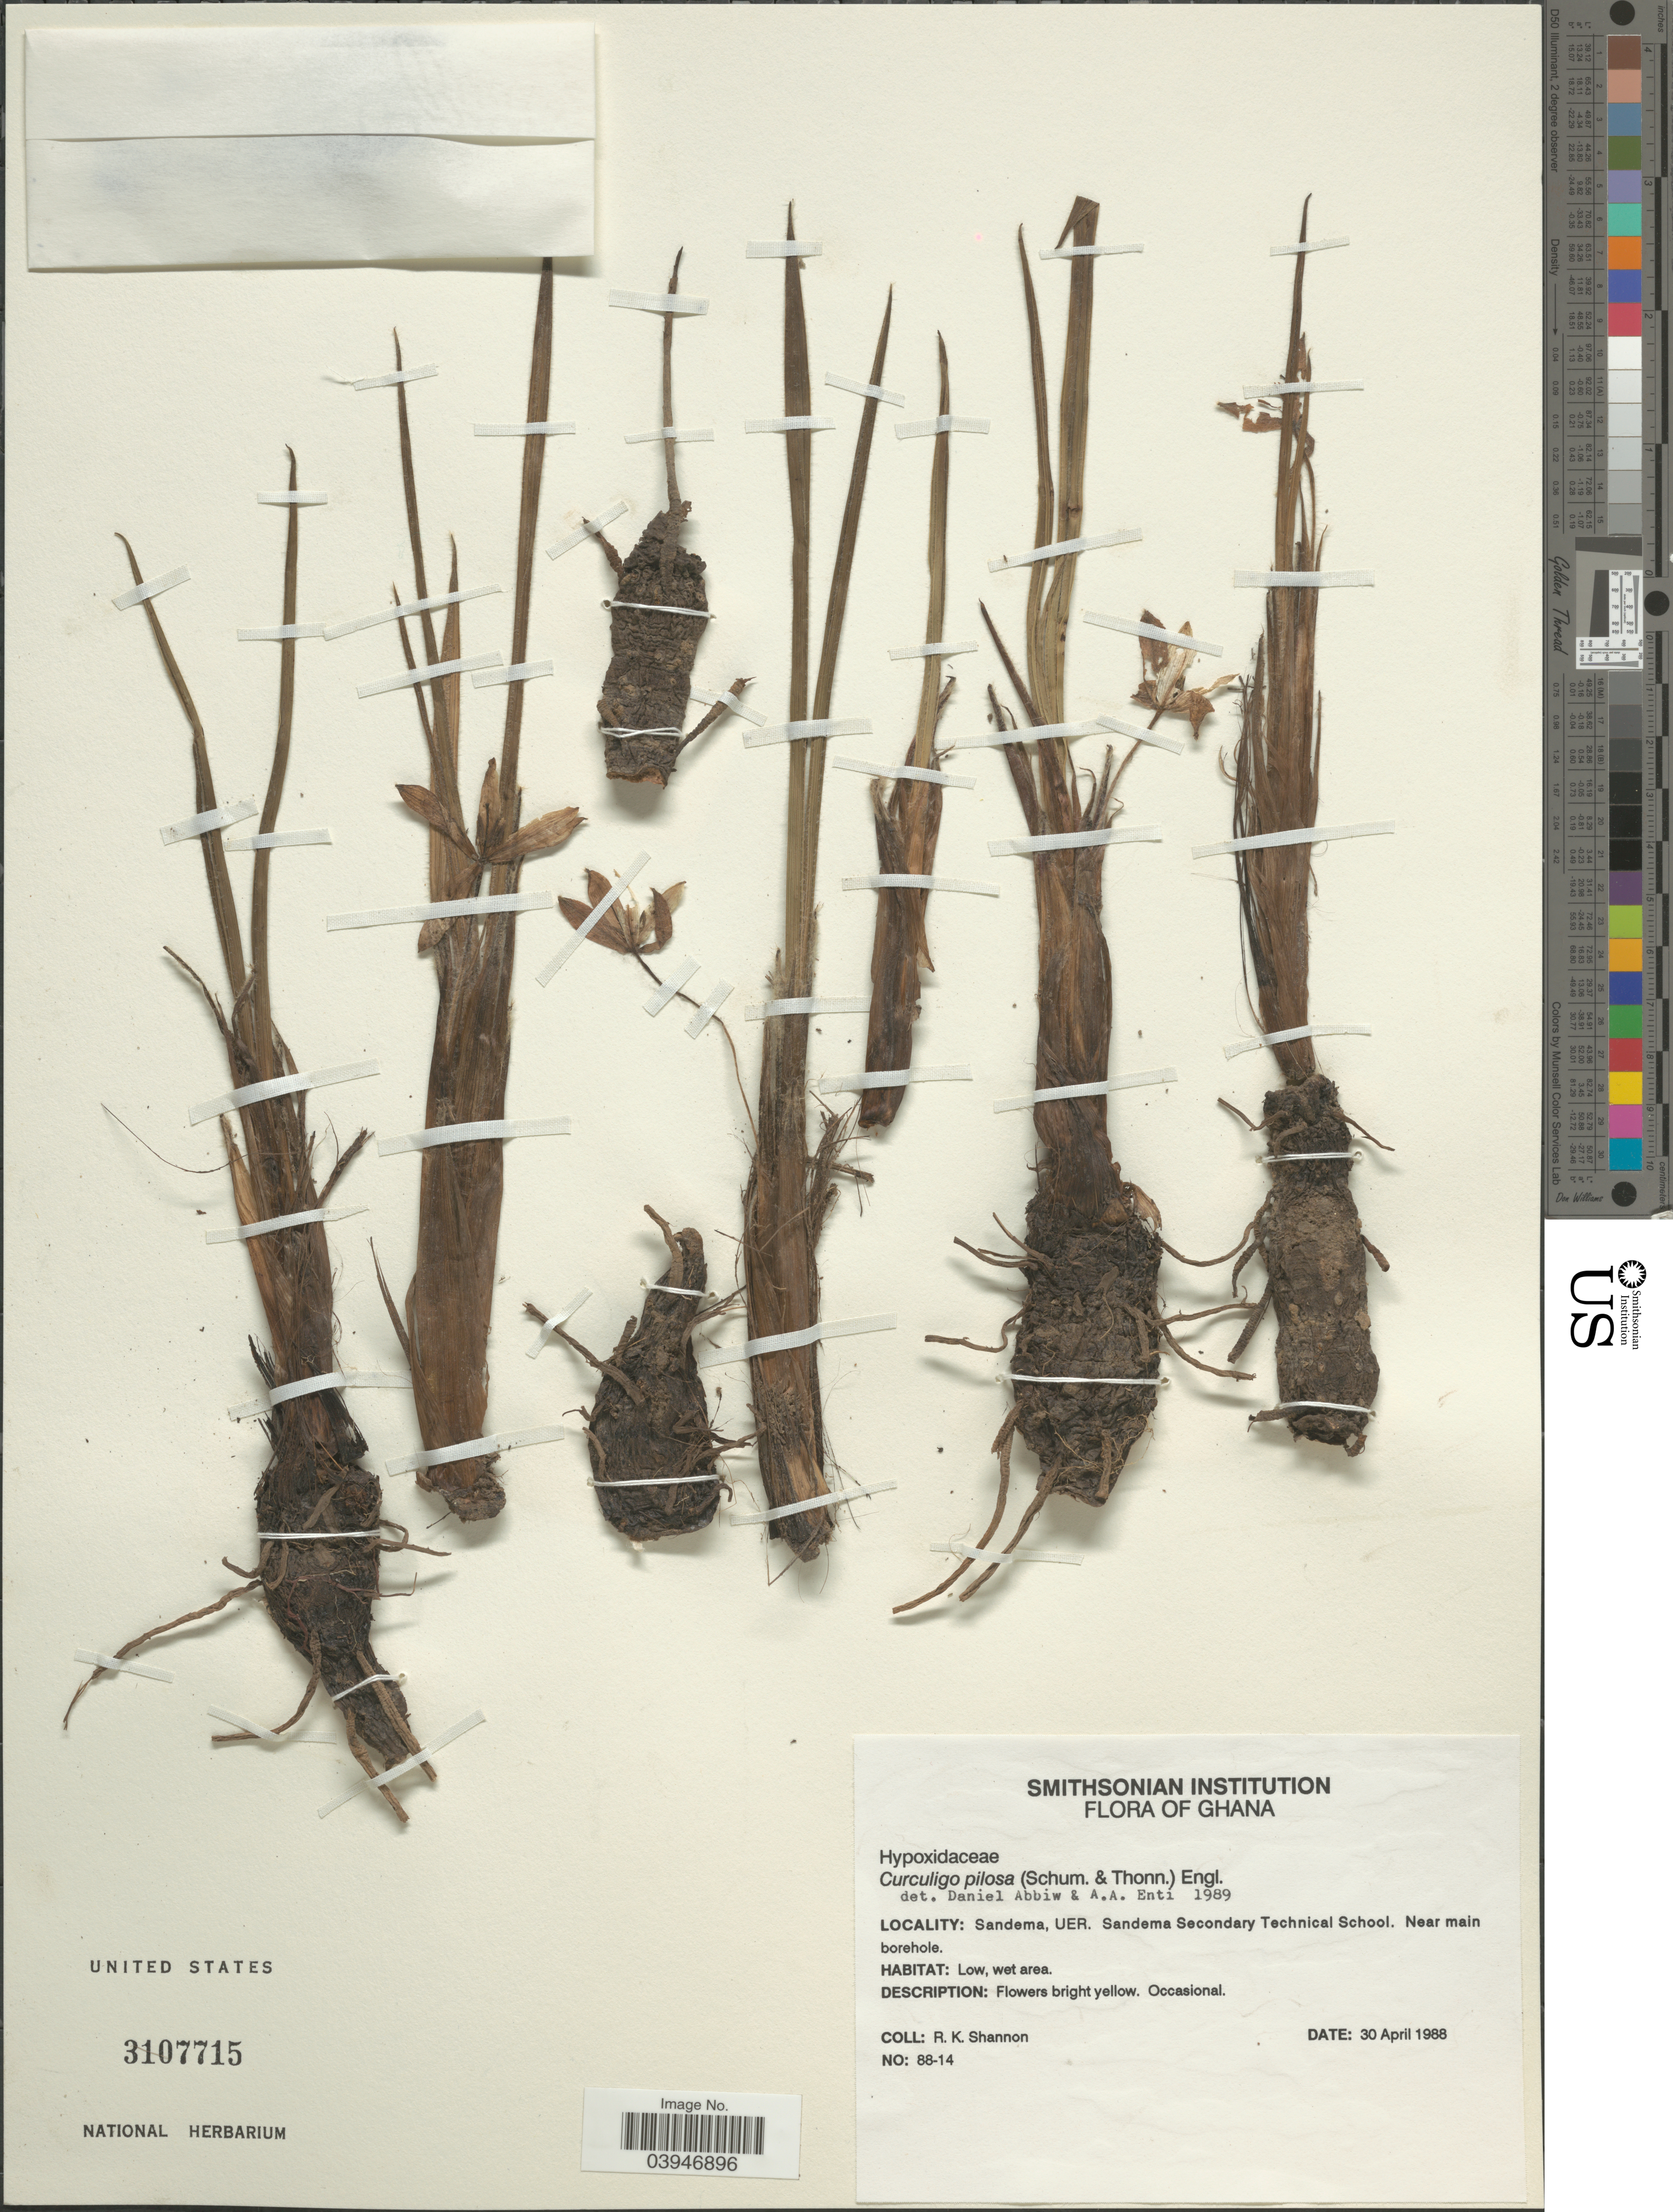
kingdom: Plantae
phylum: Tracheophyta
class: Liliopsida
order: Asparagales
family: Hypoxidaceae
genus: Curculigo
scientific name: Curculigo pilosa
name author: (Schum. & Thonn.) Engl.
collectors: R. Shannon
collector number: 88-14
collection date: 1988-04-30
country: Ghana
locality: Sandema, UER. Sandema Secondary Technical School. Near main borehole.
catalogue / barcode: US 3107715